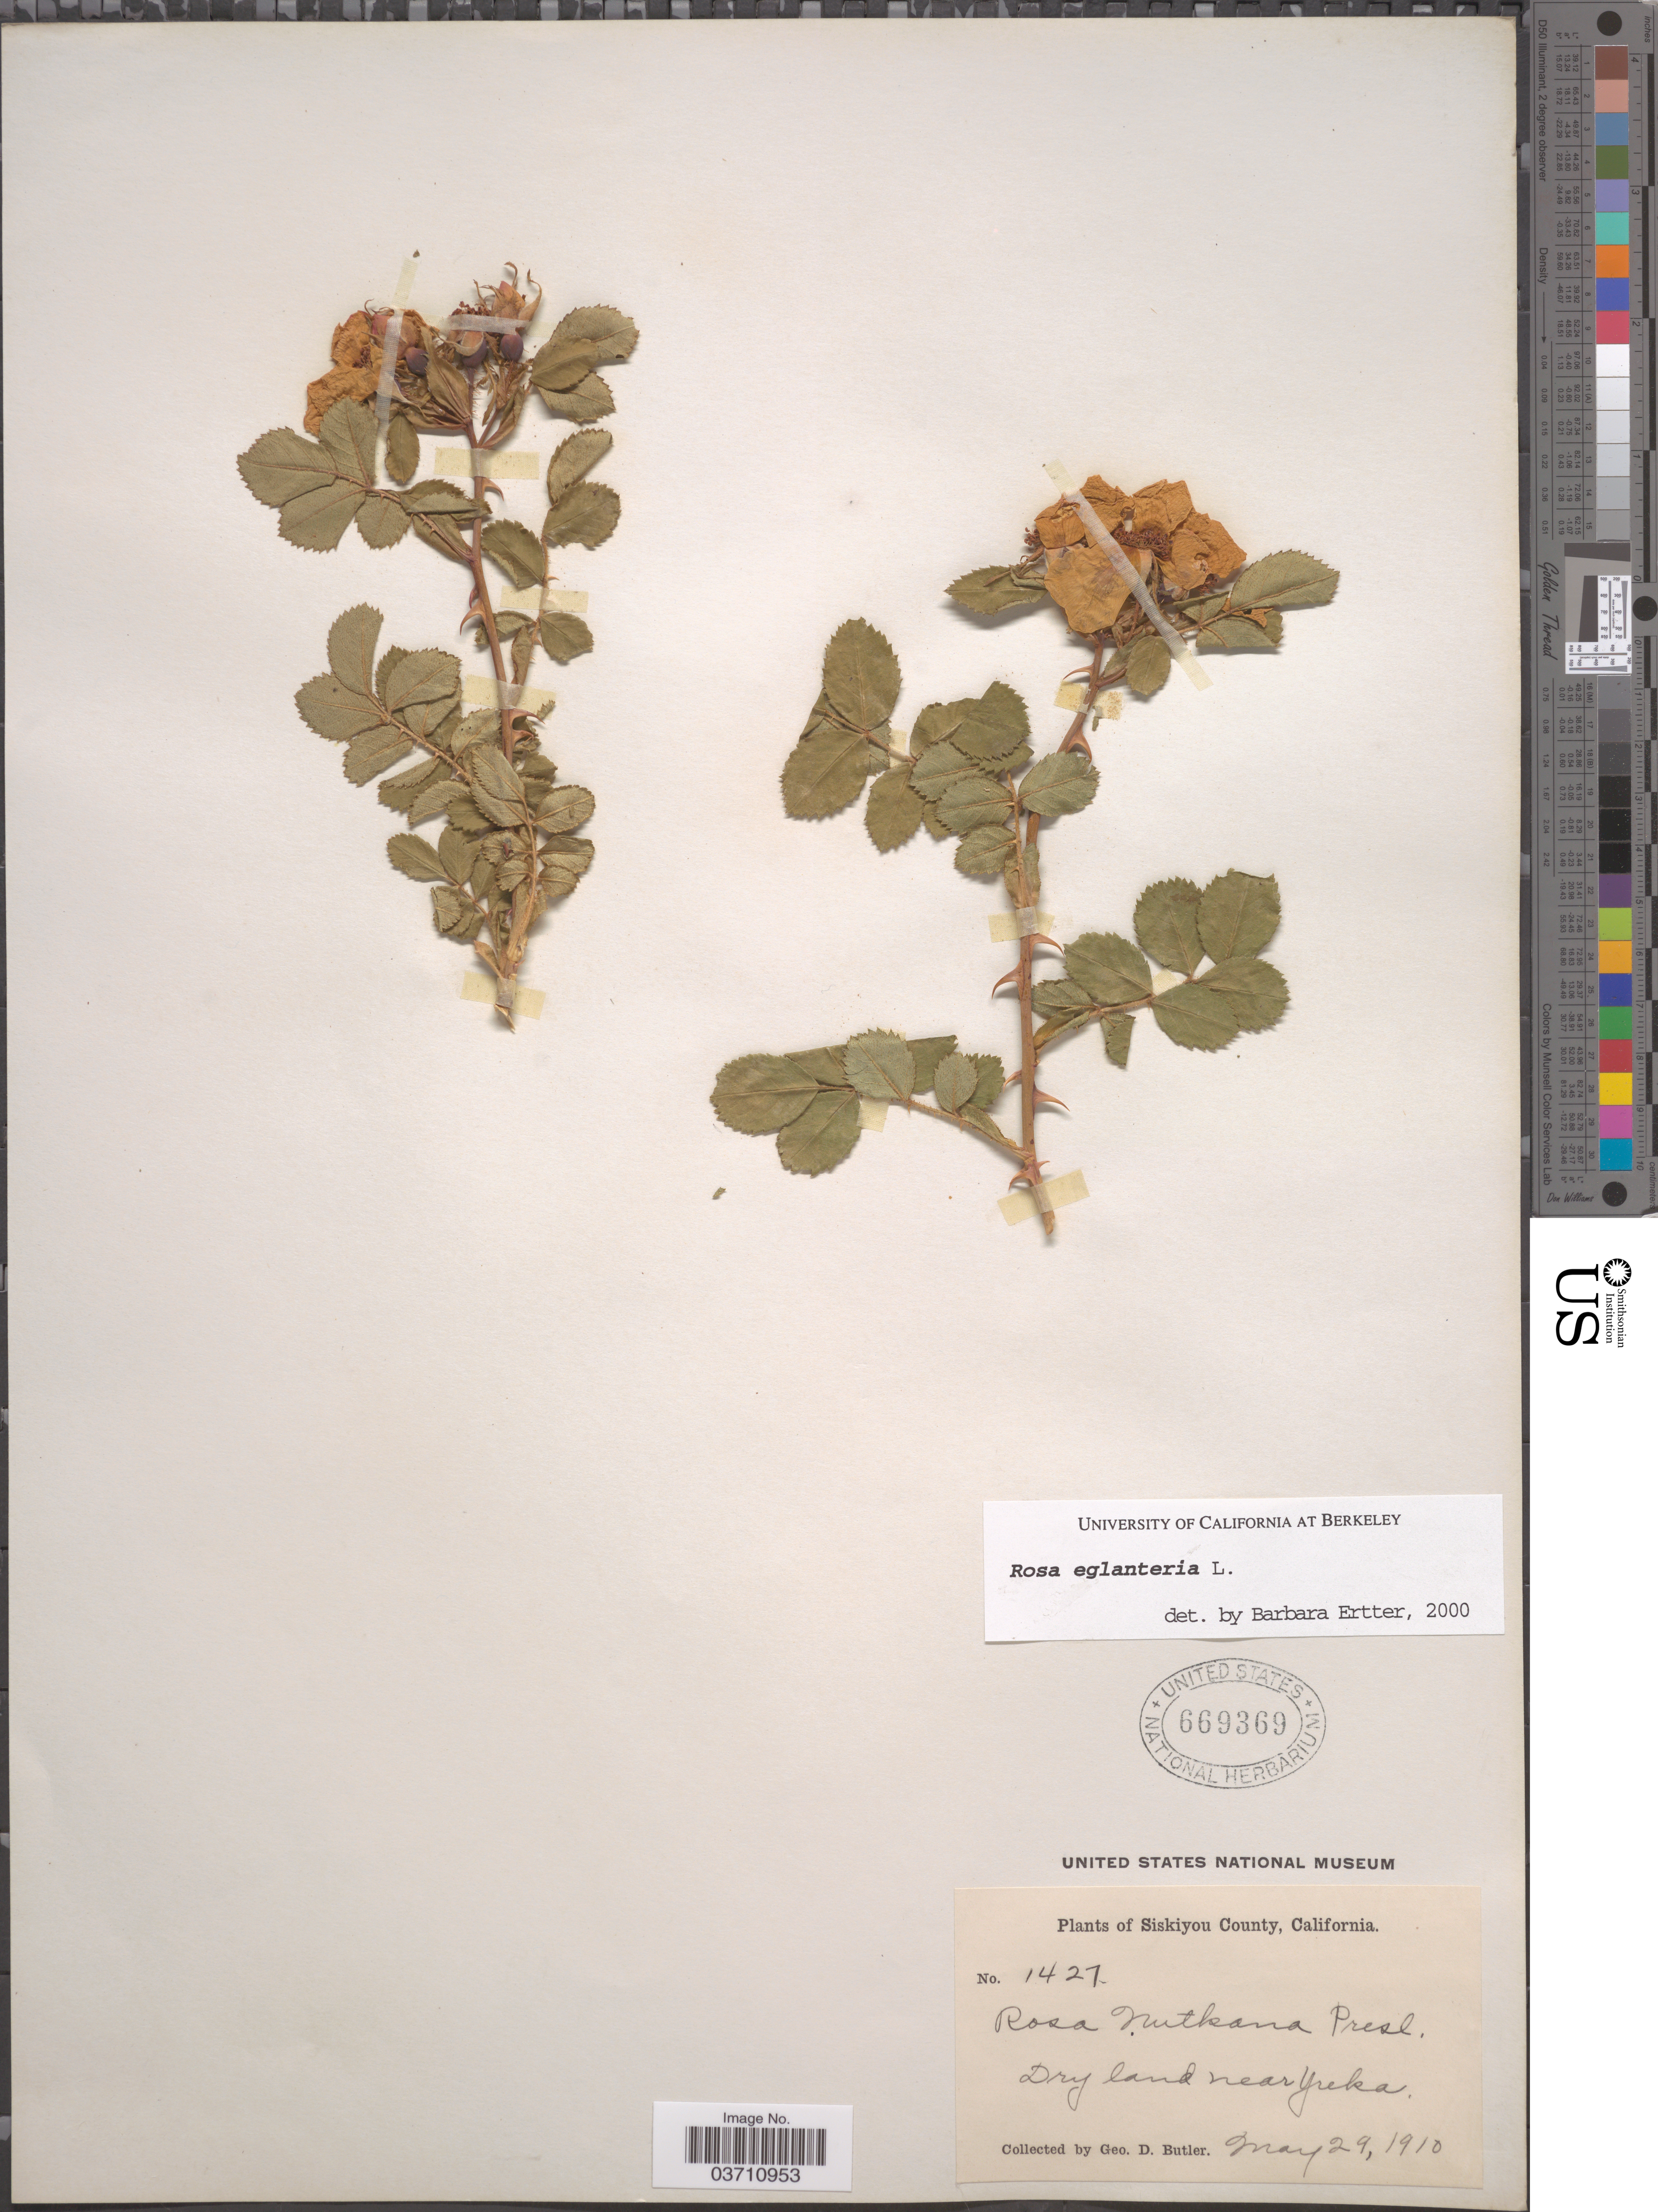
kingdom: Plantae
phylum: Tracheophyta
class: Magnoliopsida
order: Rosales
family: Rosaceae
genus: Rosa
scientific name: Rosa eglanteria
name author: L.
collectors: G. D. Butler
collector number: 1427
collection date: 1910-05-29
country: United States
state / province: California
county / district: Siskiyou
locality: Siskiyou County. Dry sand near Yreka.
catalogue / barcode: US 669369